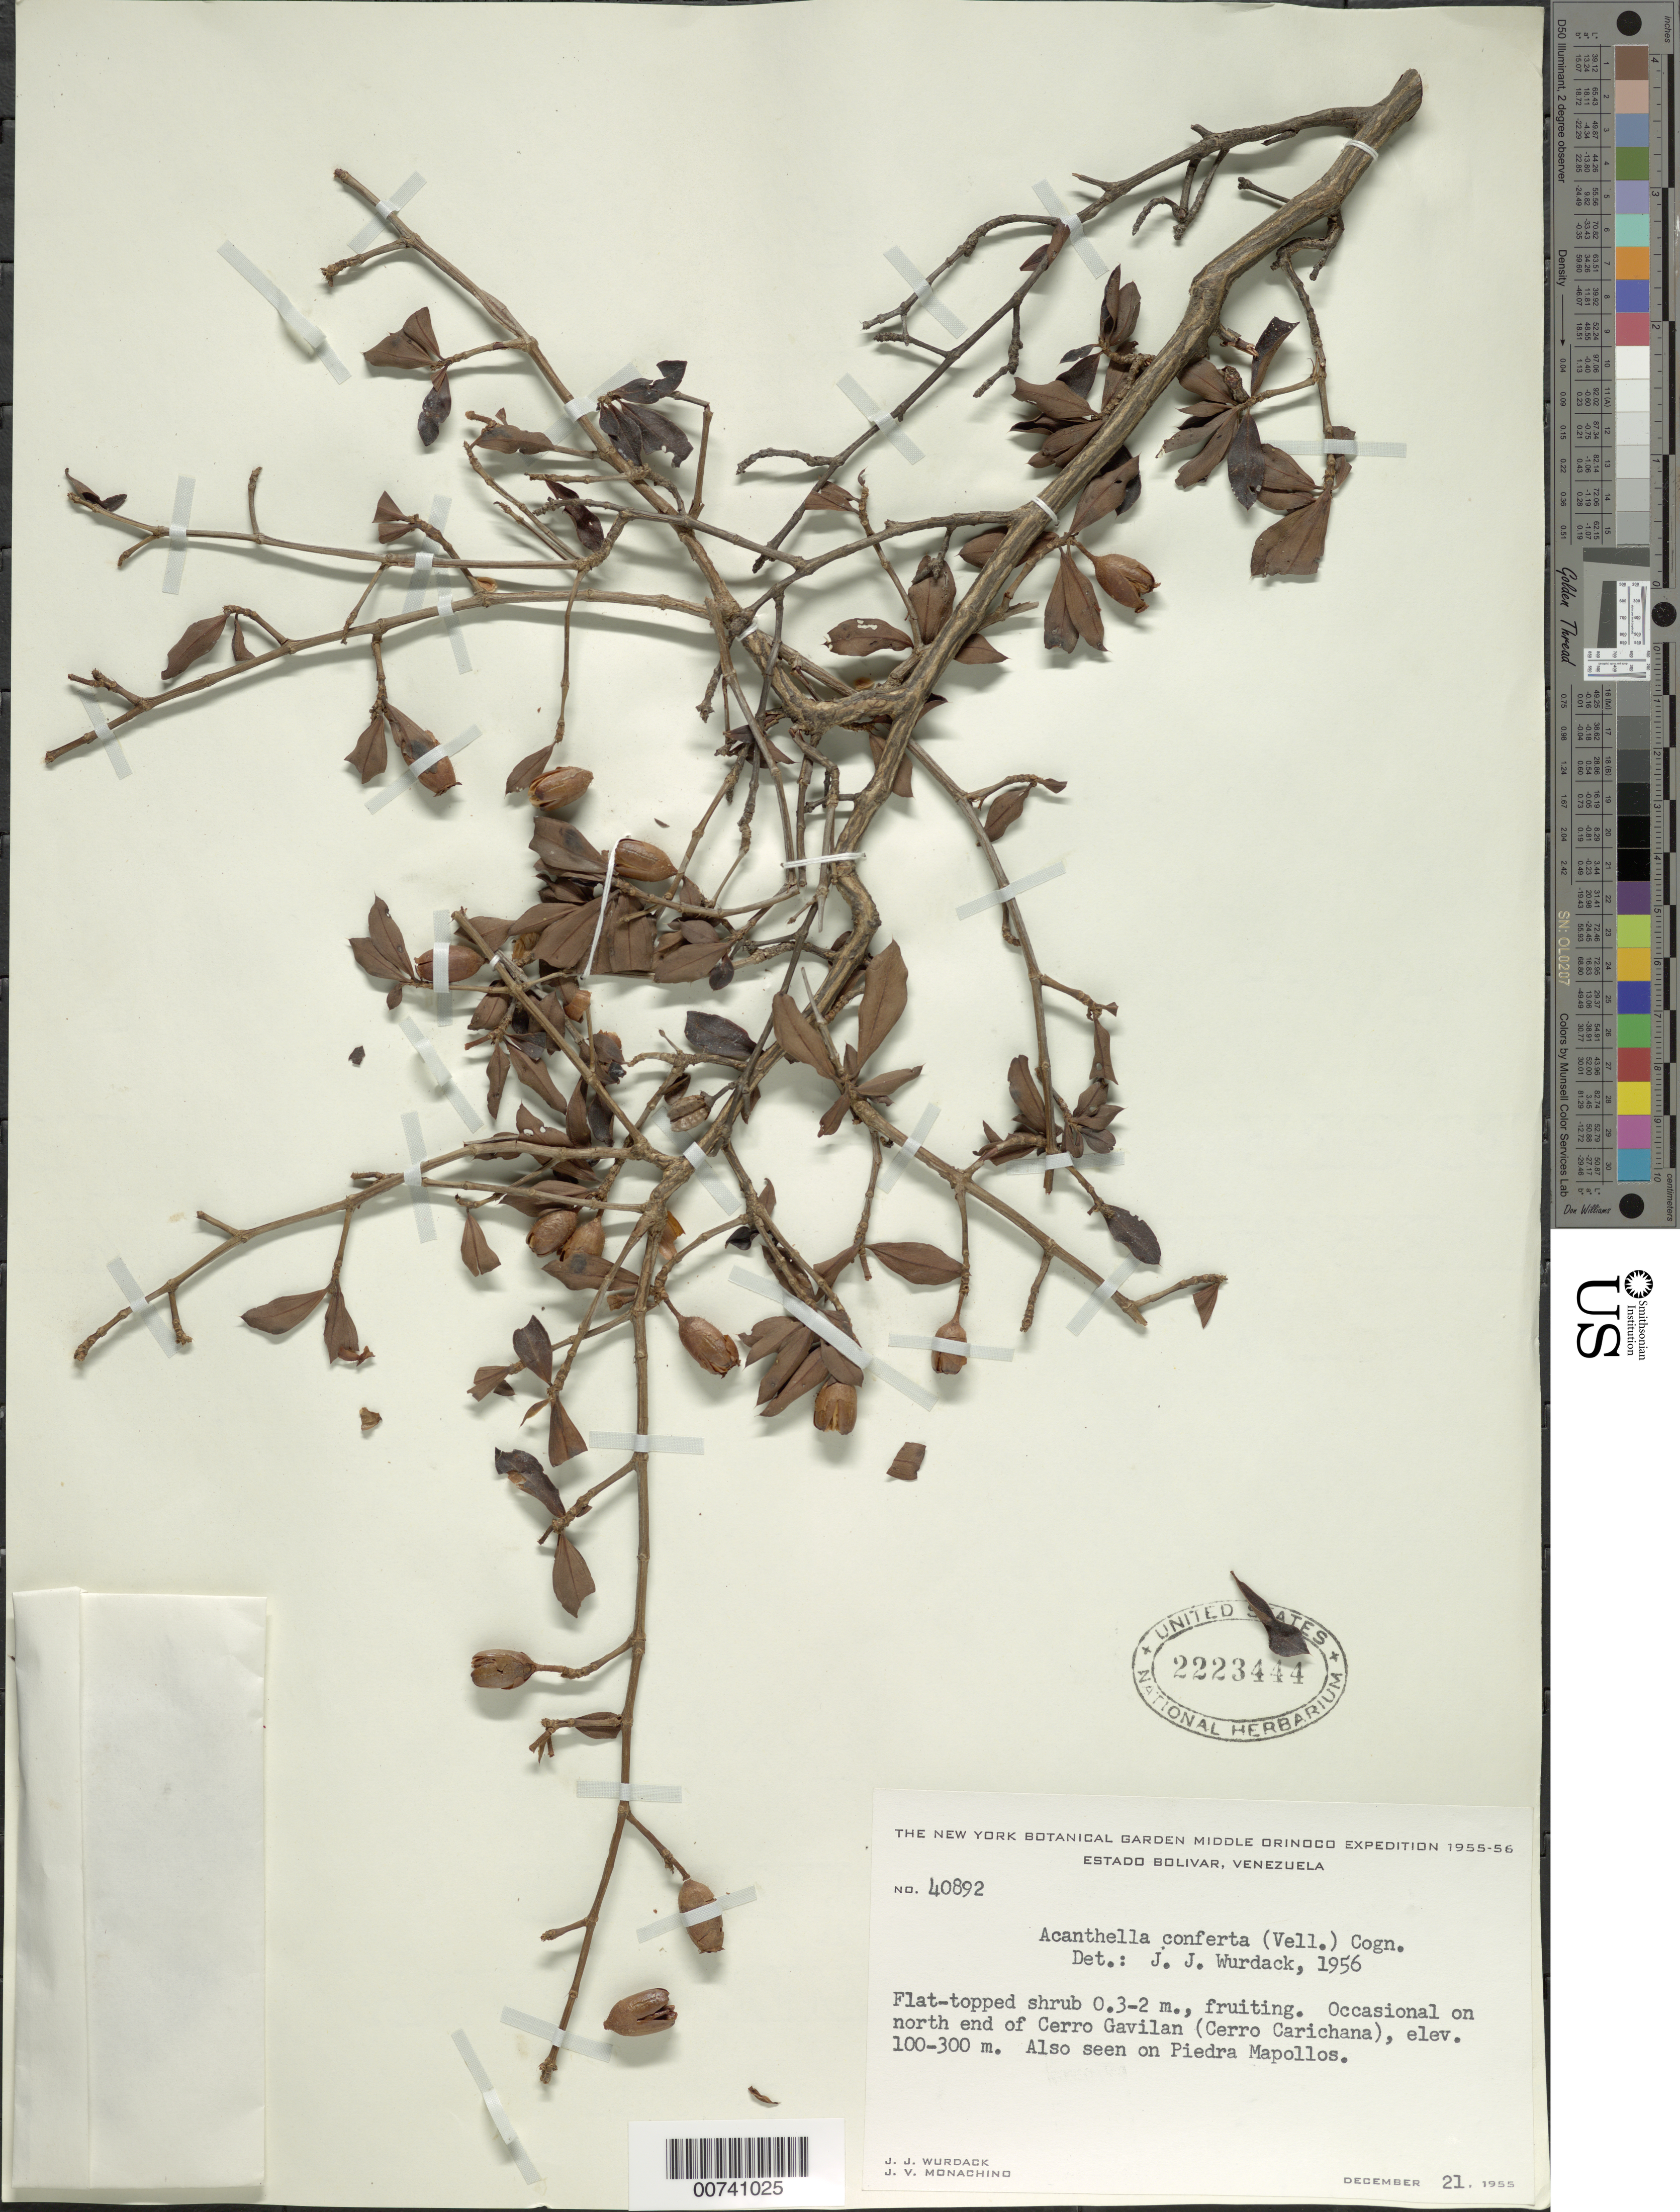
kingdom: Plantae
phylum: Tracheophyta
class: Magnoliopsida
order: Myrtales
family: Melastomataceae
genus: Acanthella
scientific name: Acanthella sprucei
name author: Benth. & Hook. f.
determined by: Nunes da Silva, Diego, (RB), Jardim Botanico do Rio de Janeiro - Herbario (BRAZIL)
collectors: J. J. Wurdack & J. V. Monachino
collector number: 40892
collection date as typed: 21-Dec-55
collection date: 1955-12-21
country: Venezuela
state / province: Bolívar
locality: Cerro Gavilan (Cerro Carichana)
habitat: Cerro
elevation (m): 100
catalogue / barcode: US 2223444